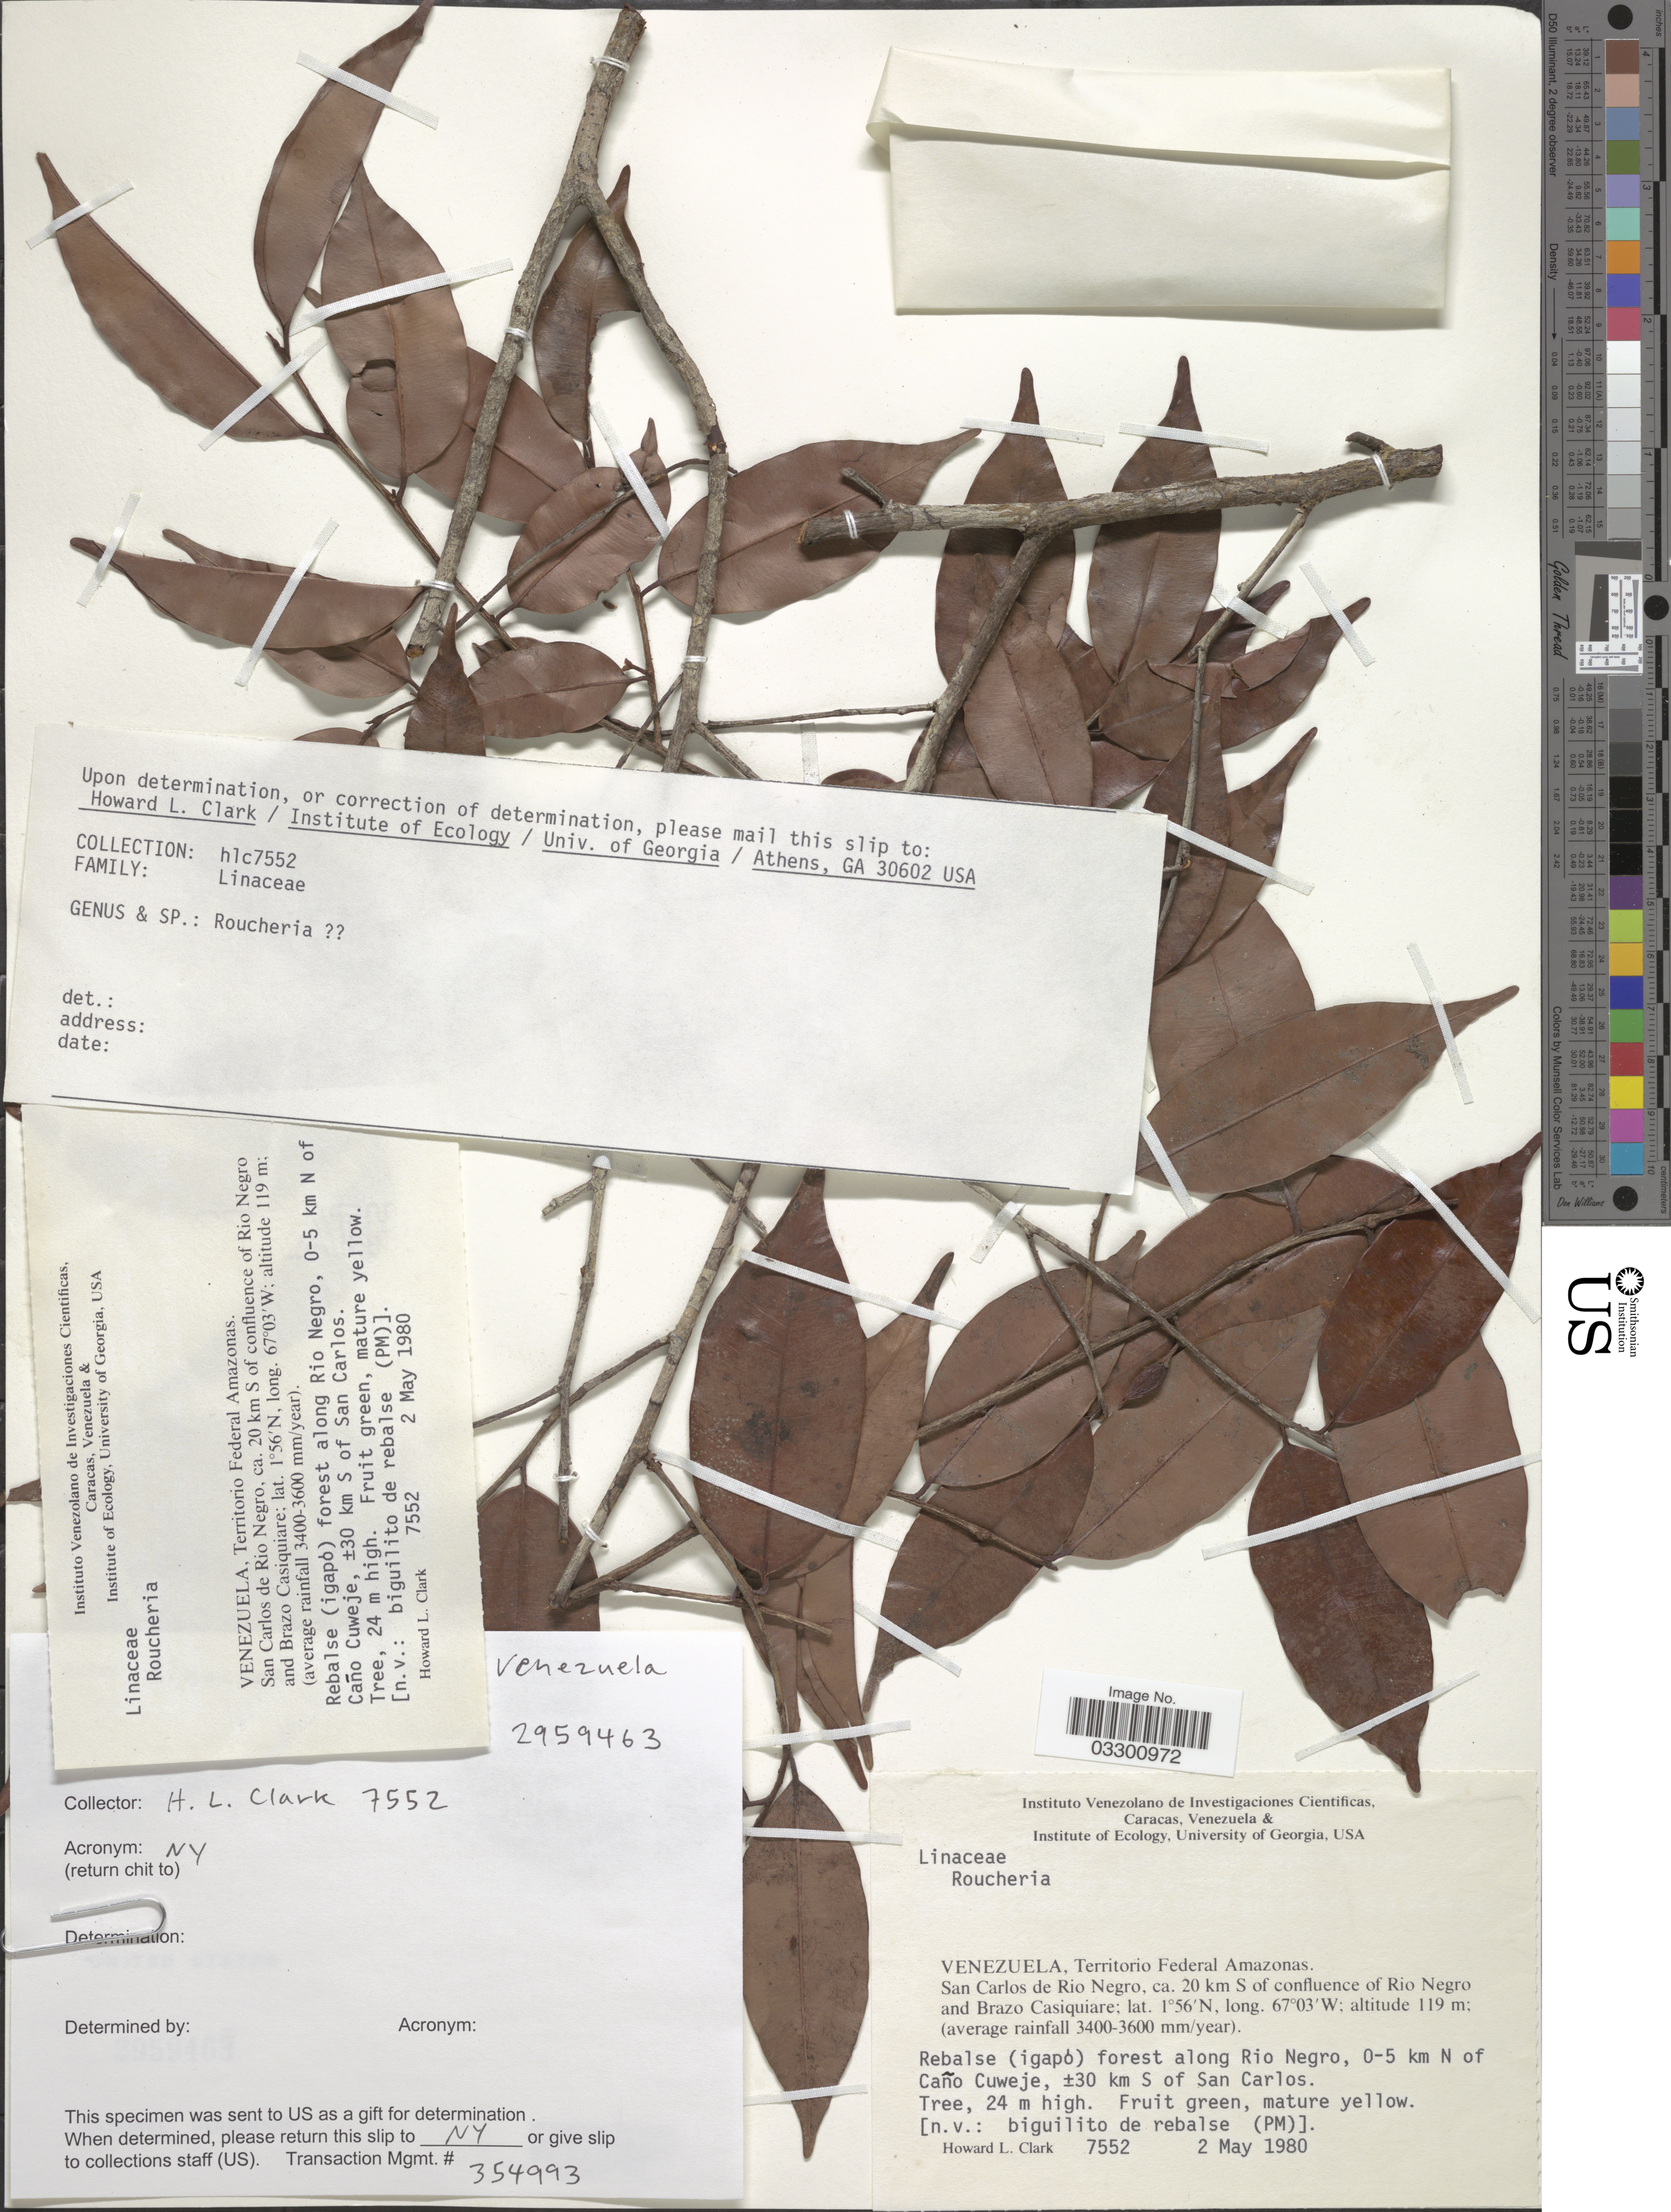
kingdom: Plantae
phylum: Tracheophyta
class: Magnoliopsida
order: Malpighiales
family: Linaceae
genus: Roucheria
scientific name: Roucheria sp.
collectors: H. L. Clark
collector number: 7552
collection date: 1980-05-02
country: Venezuela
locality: Territorio Federal Amazonas. San Carlos de Rio Negro, ca. 20 km S of confluence of Rio Negro and Brazi Casiquiare. Rebalse (igapó) forest along Rio Negro, 0-5 km N of Caño Cuweje, ±30 km S of San Carlos.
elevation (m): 119